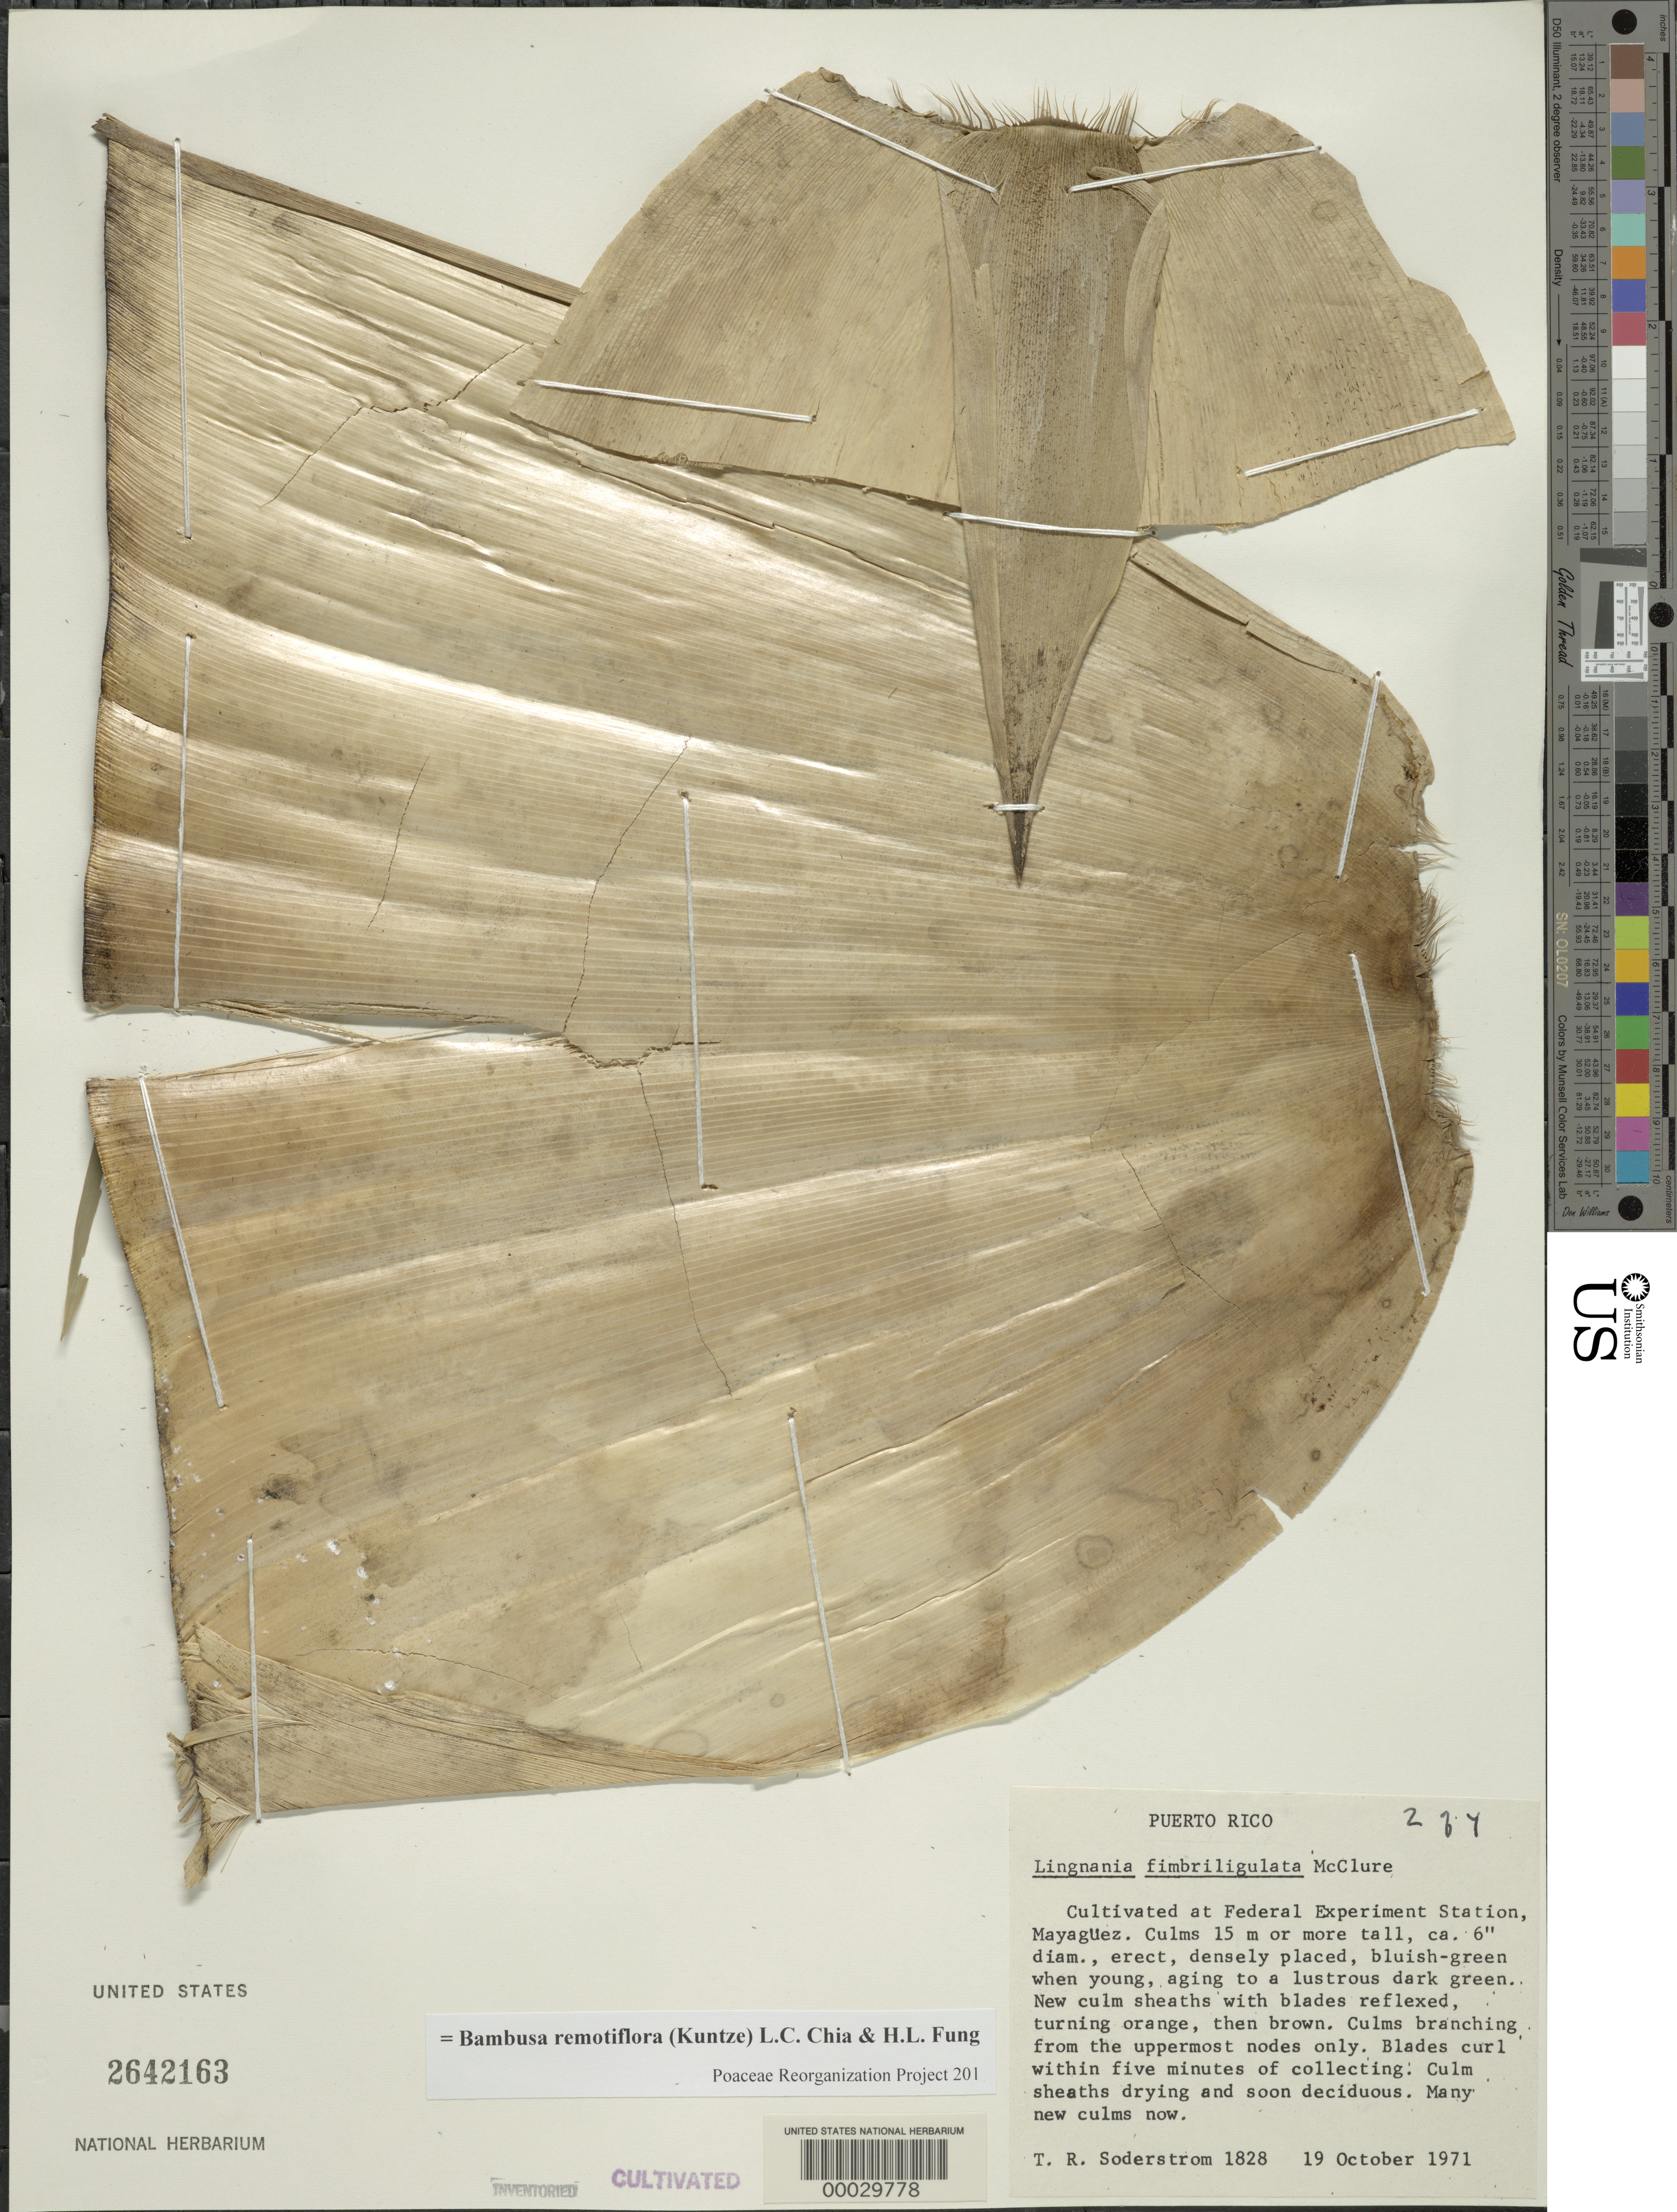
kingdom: Plantae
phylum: Tracheophyta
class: Liliopsida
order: Poales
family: Poaceae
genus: Bambusa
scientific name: Bambusa remotiflora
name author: (Kuntze) Chia & H.L. Fung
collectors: T. R. Soderstrom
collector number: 1828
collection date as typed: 19 Oct 1971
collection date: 1971-10-19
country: Puerto Rico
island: Greater Antilles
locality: Mayaguez, federal expt. station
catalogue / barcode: US 2642163